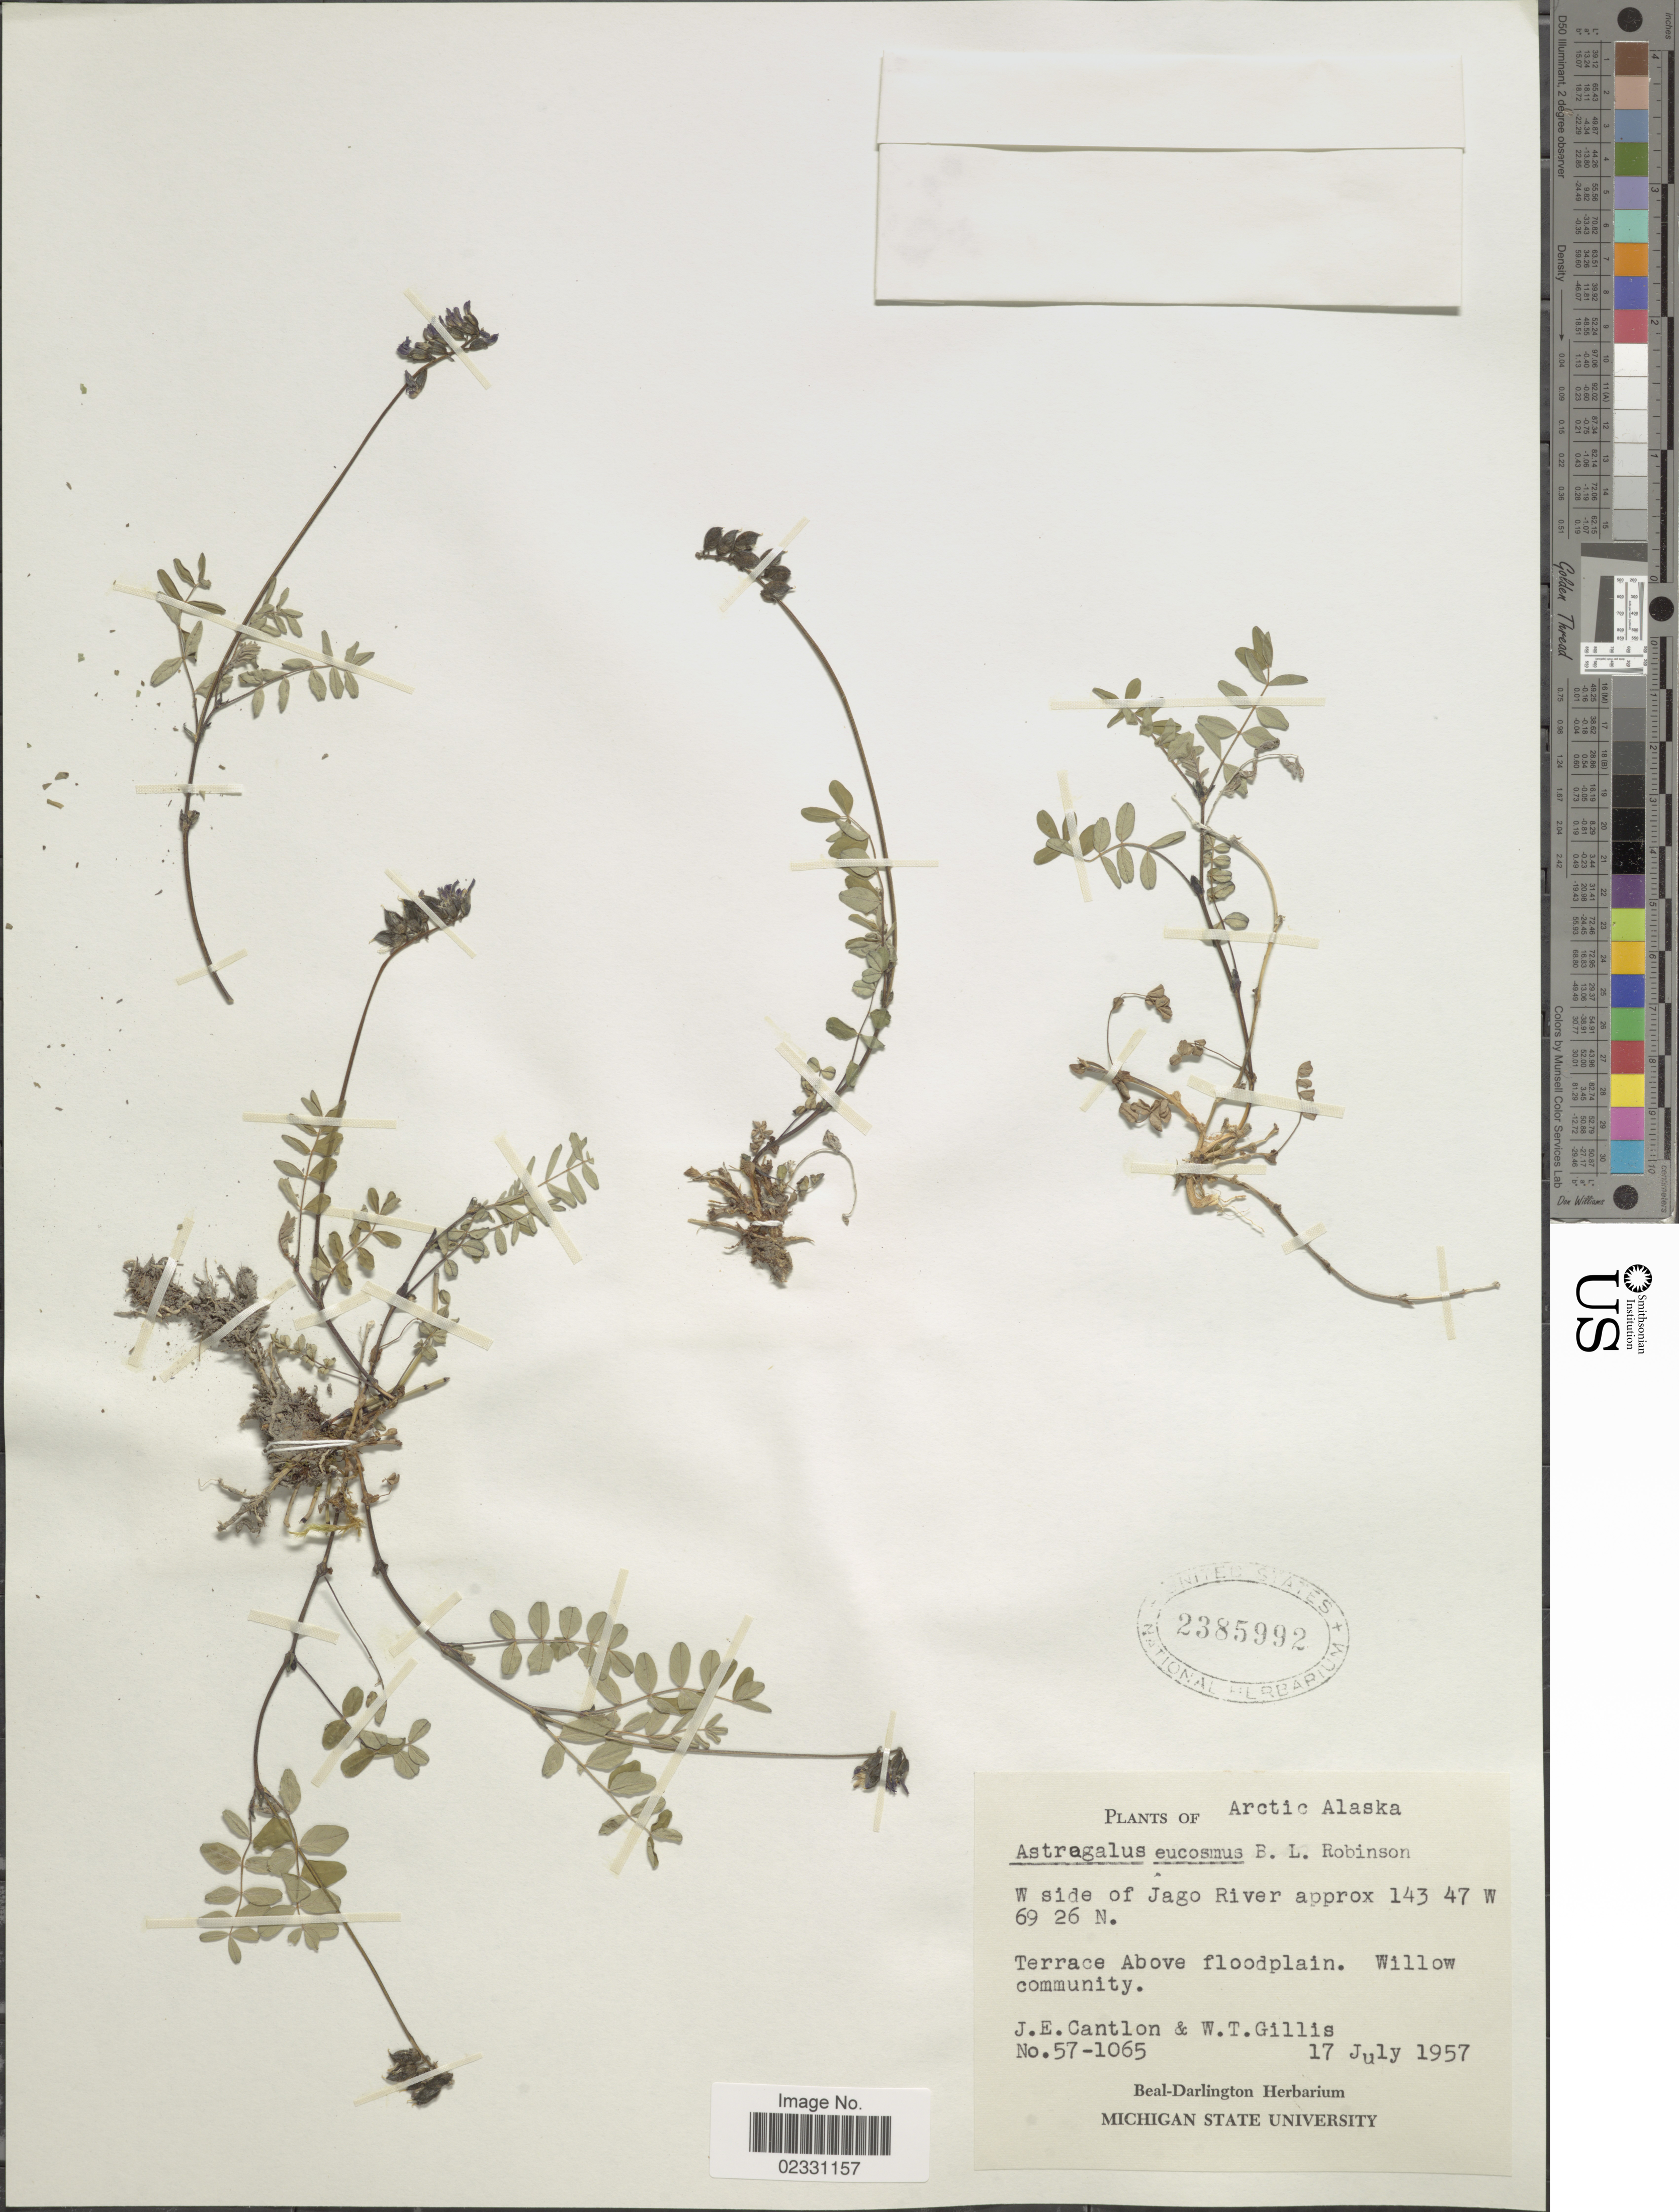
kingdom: Plantae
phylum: Tracheophyta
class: Magnoliopsida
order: Fabales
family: Fabaceae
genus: Astragalus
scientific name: Astragalus eucosmus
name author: B.L. Rob.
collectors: J. Cantlon & W. T. Gillis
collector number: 57-1065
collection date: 1957-07-17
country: United States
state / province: Alaska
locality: Arctic Alaska. W side of Jago River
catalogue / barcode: US 2385992